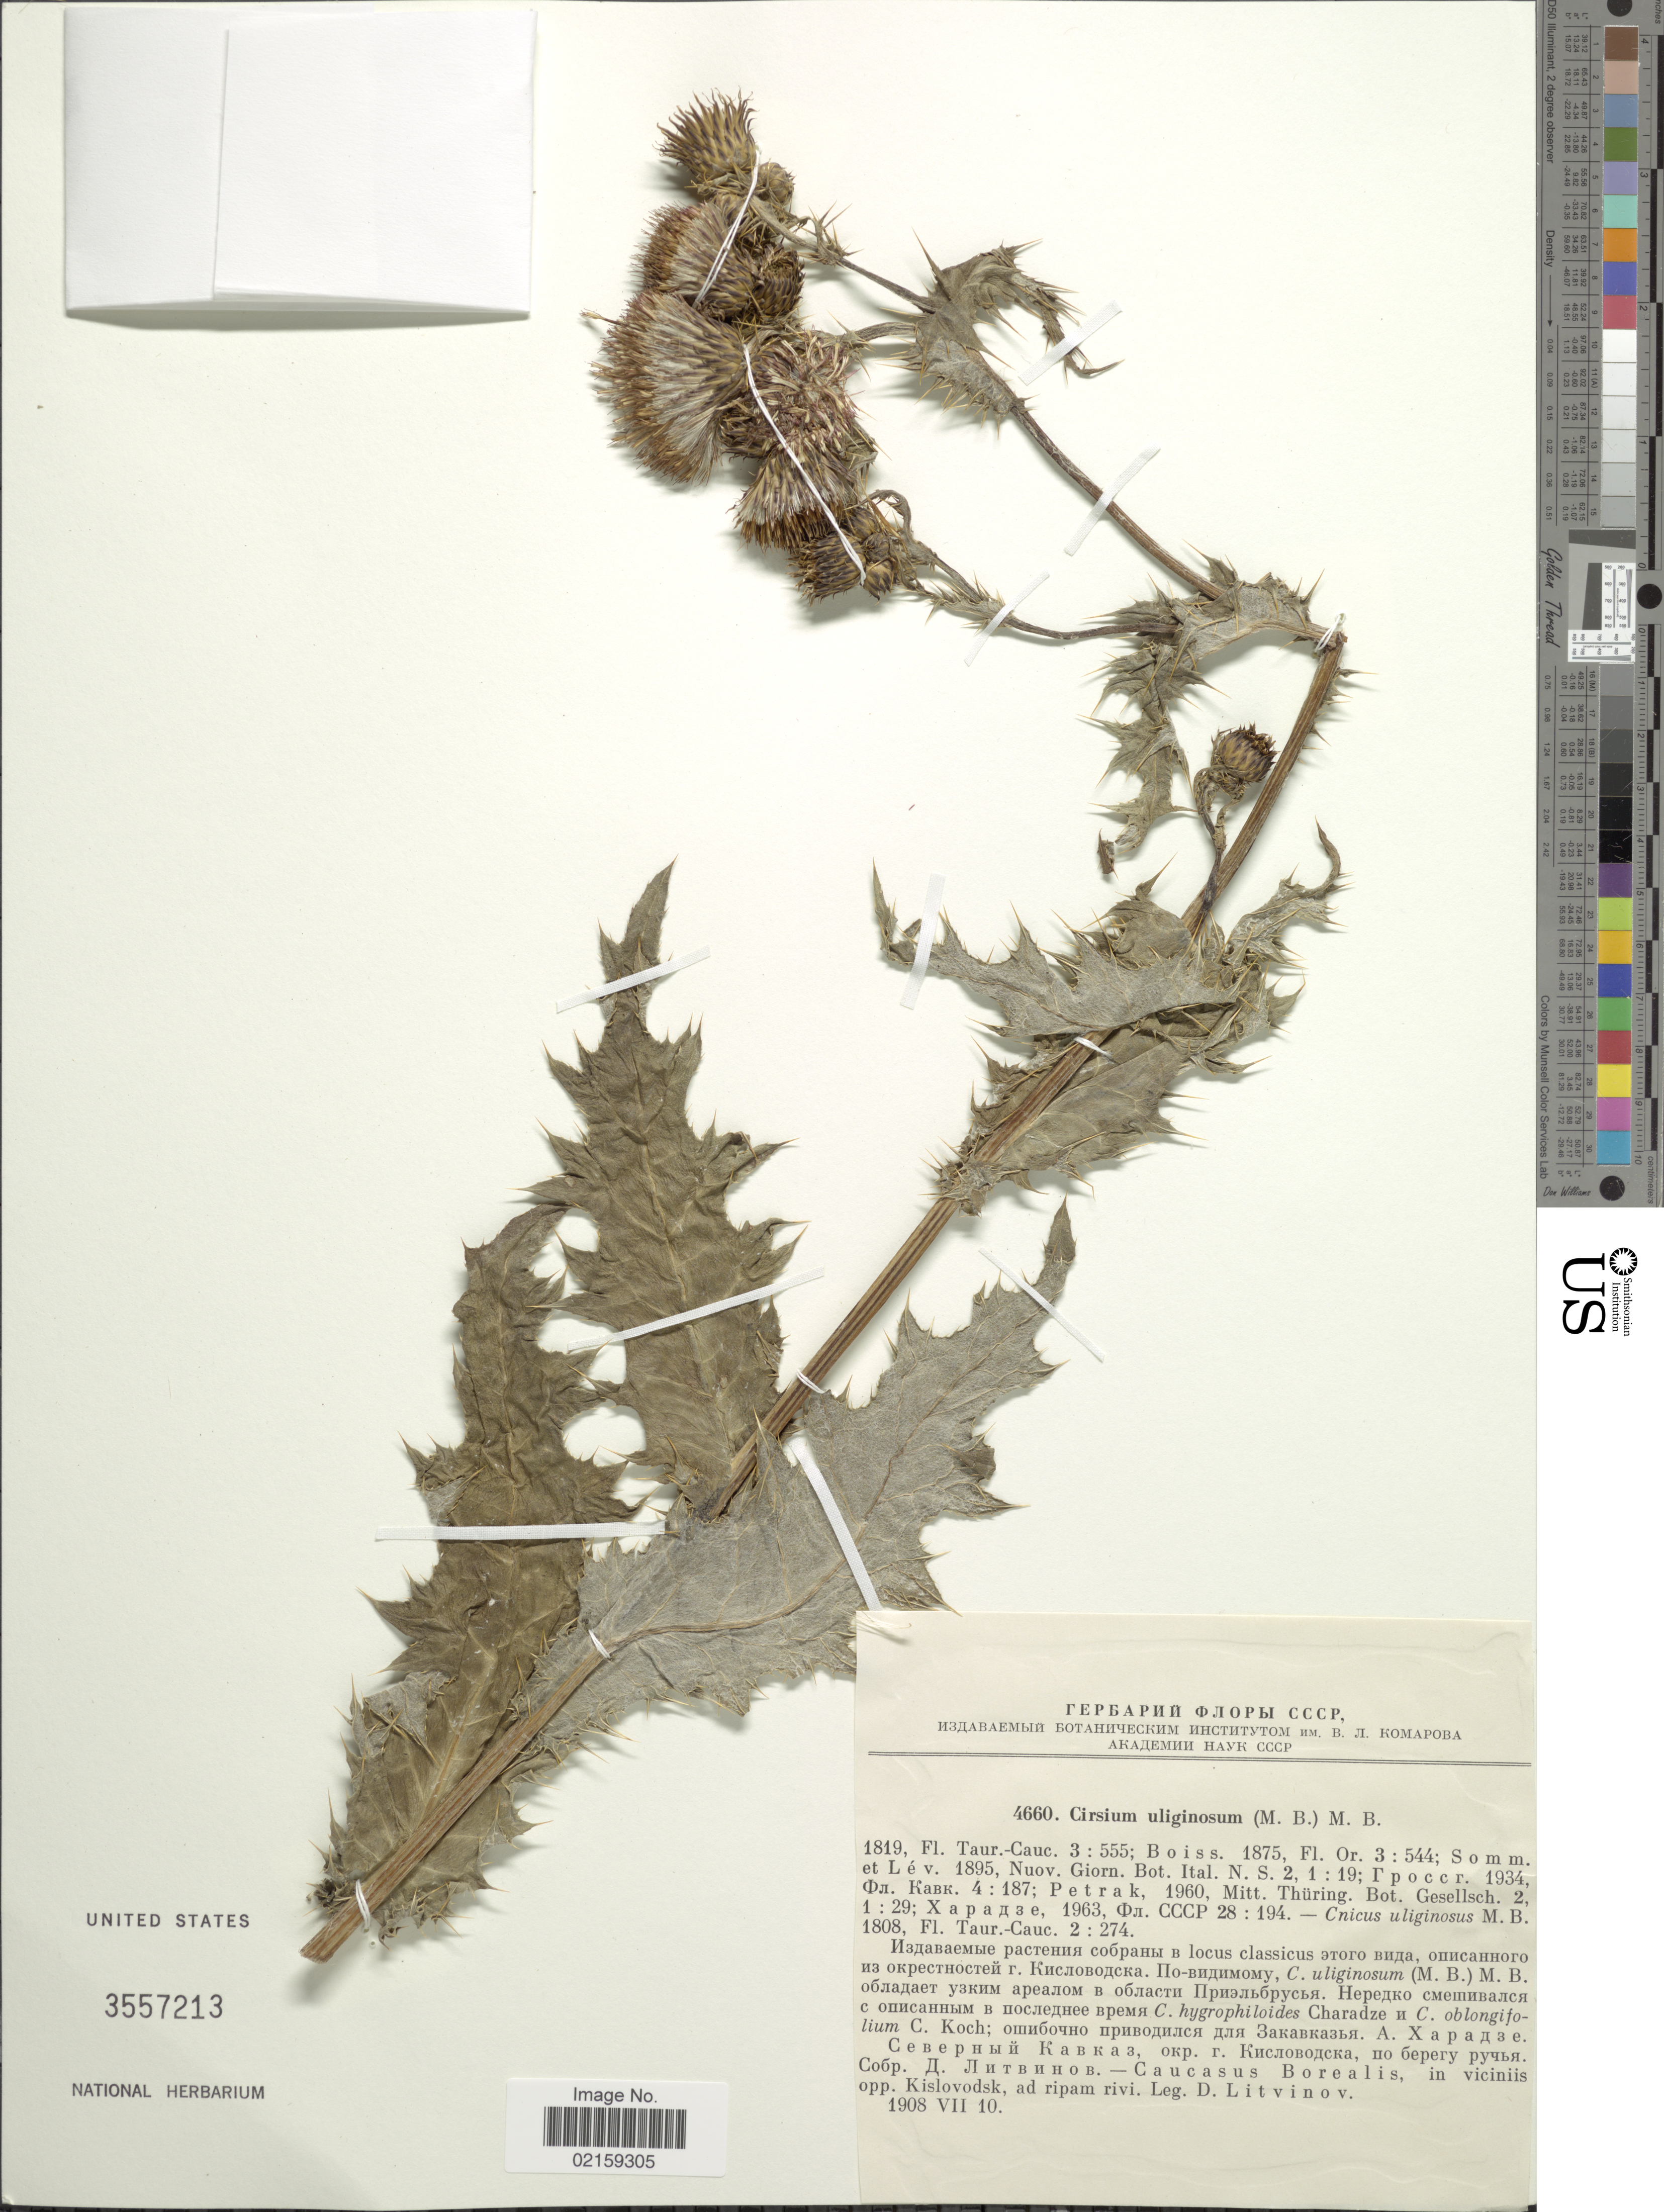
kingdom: Plantae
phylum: Tracheophyta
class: Magnoliopsida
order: Asterales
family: Asteraceae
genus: Cirsium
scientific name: Cirsium uliginosum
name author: M. Bieb.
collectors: D. Litvinov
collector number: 4660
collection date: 1908-07-10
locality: Caucaus Borealis, in ciciniis opp. Kislovodsk, ad ripam rivi.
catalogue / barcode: US 3557213